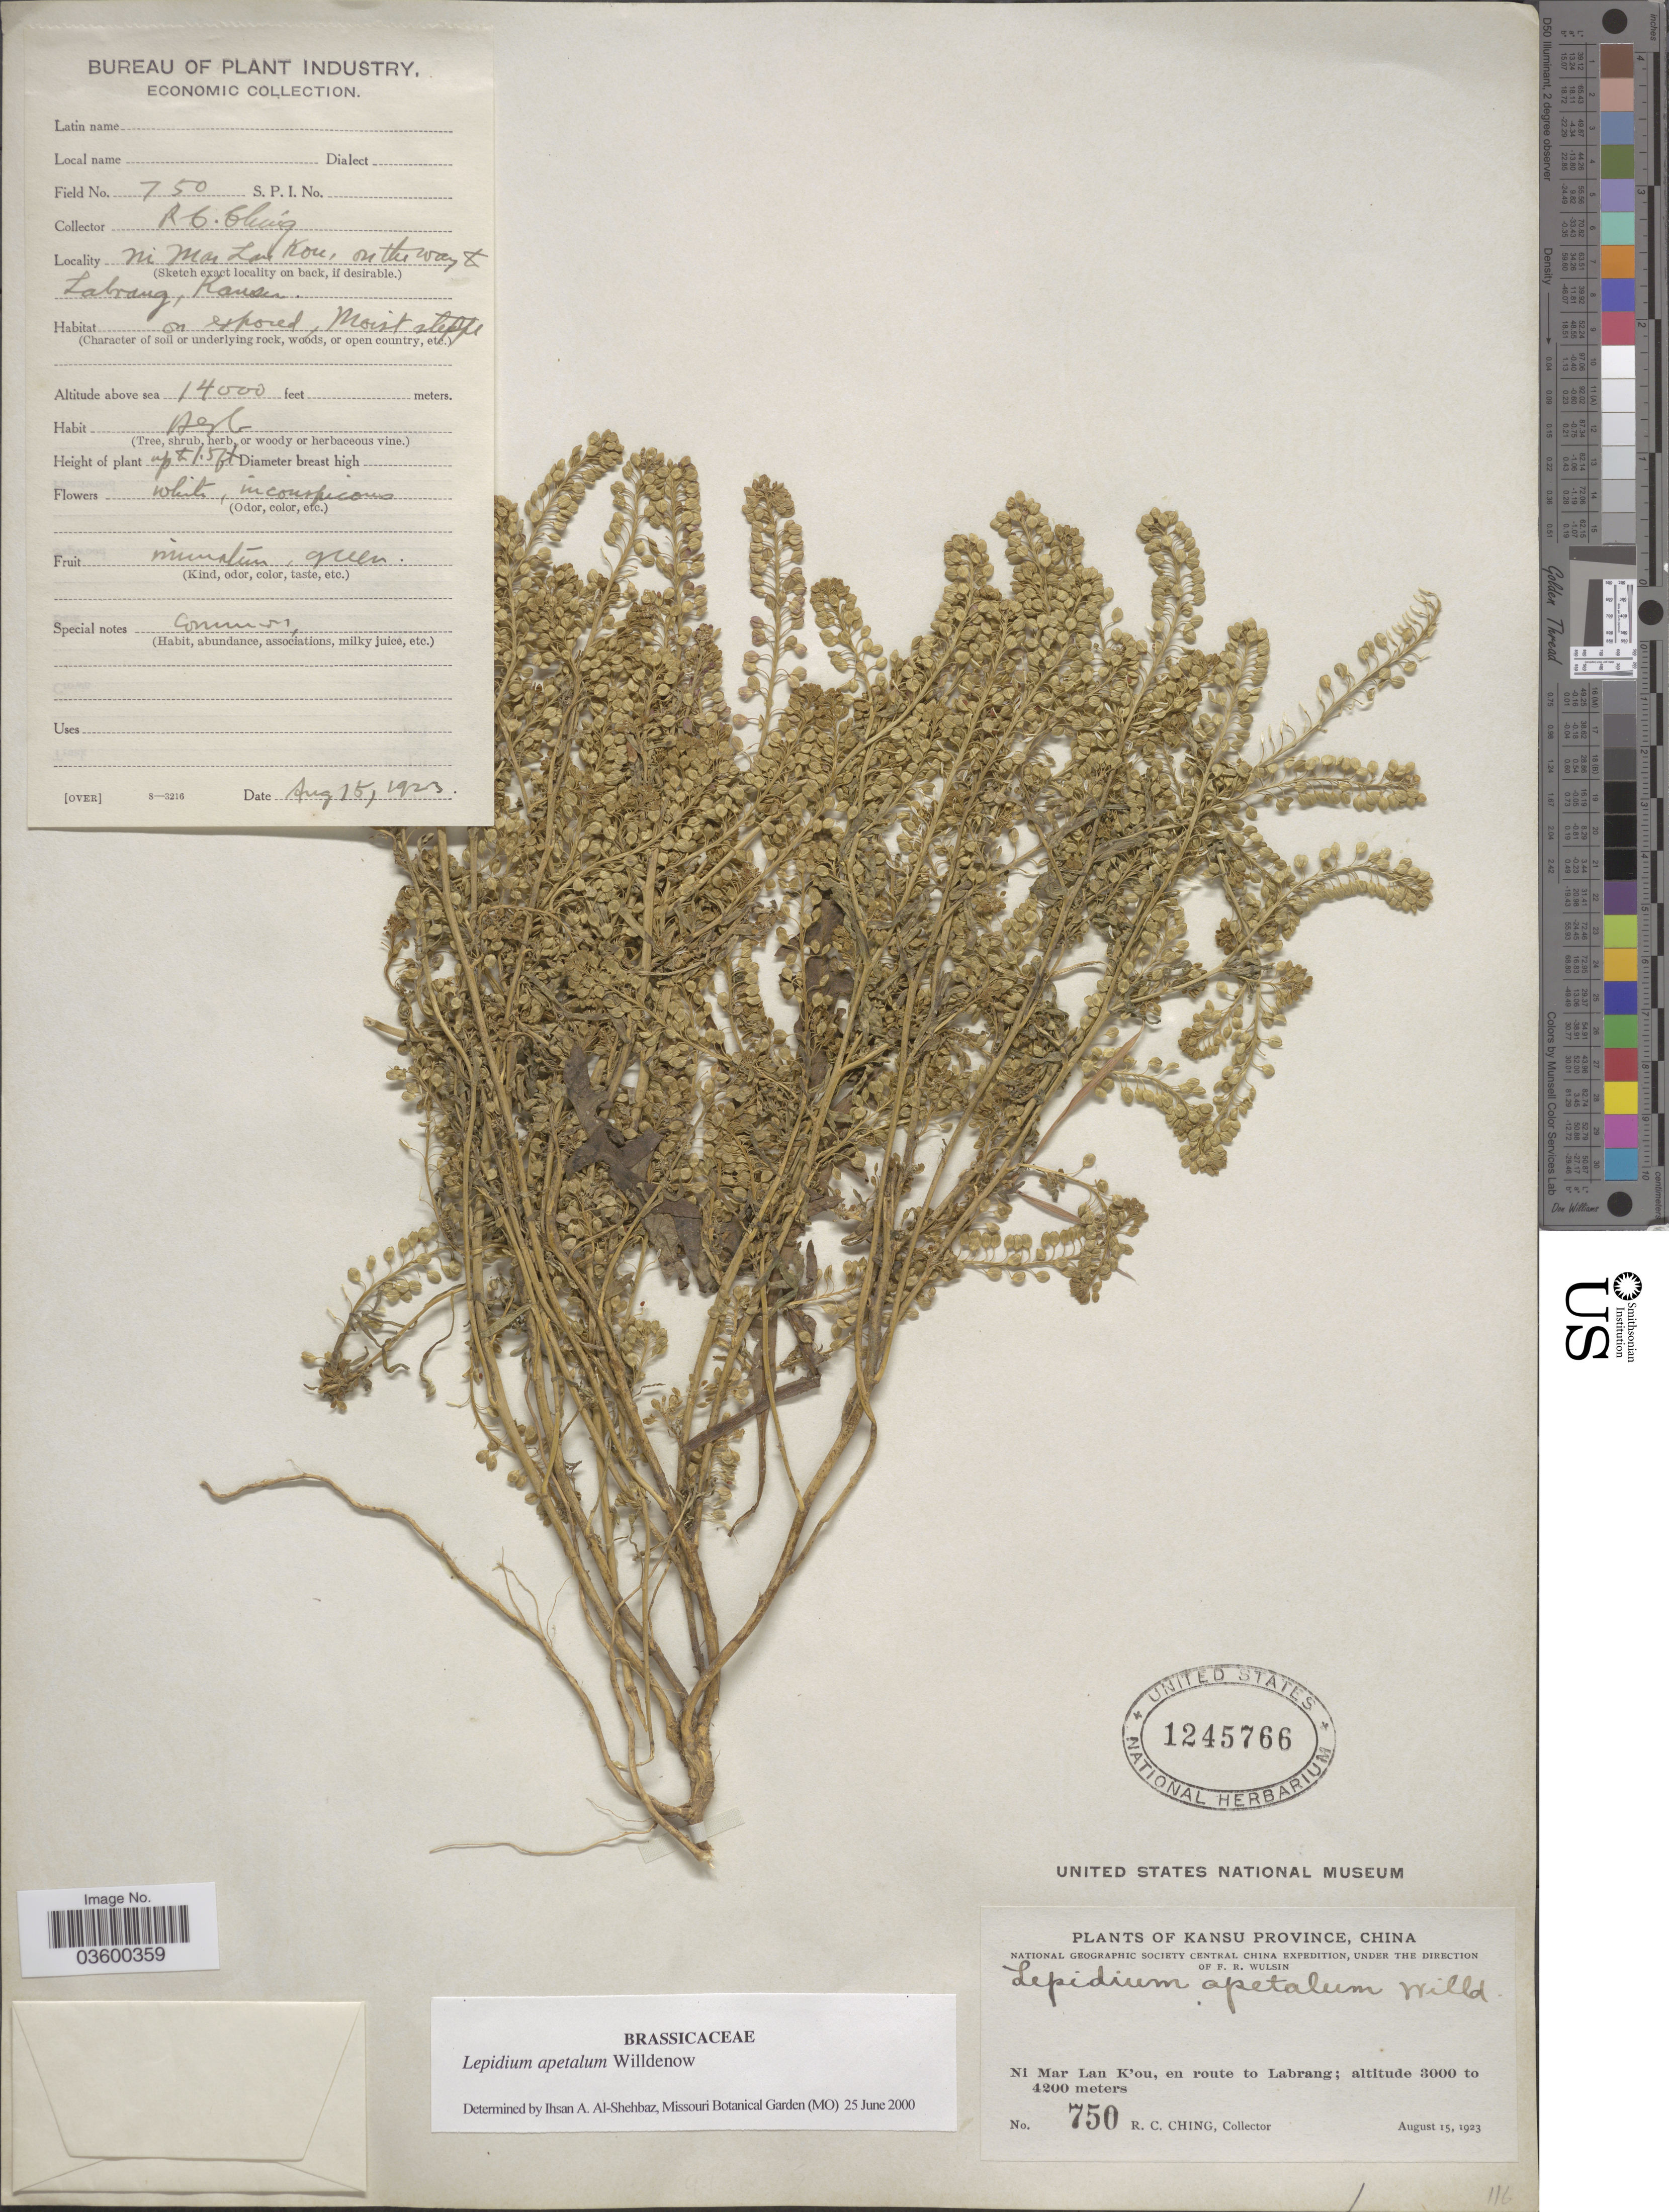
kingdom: Plantae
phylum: Tracheophyta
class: Magnoliopsida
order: Brassicales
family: Brassicaceae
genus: Lepidium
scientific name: Lepidium apetalum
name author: Willd.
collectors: R. C. Ching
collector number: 750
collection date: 1923-08-15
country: China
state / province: Gansu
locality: Ni Mar Lan Kou, on the way to Labrang, Kansu. Ni Mar Lan K'ou, en route to Labrang.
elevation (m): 4267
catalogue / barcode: US 1245766